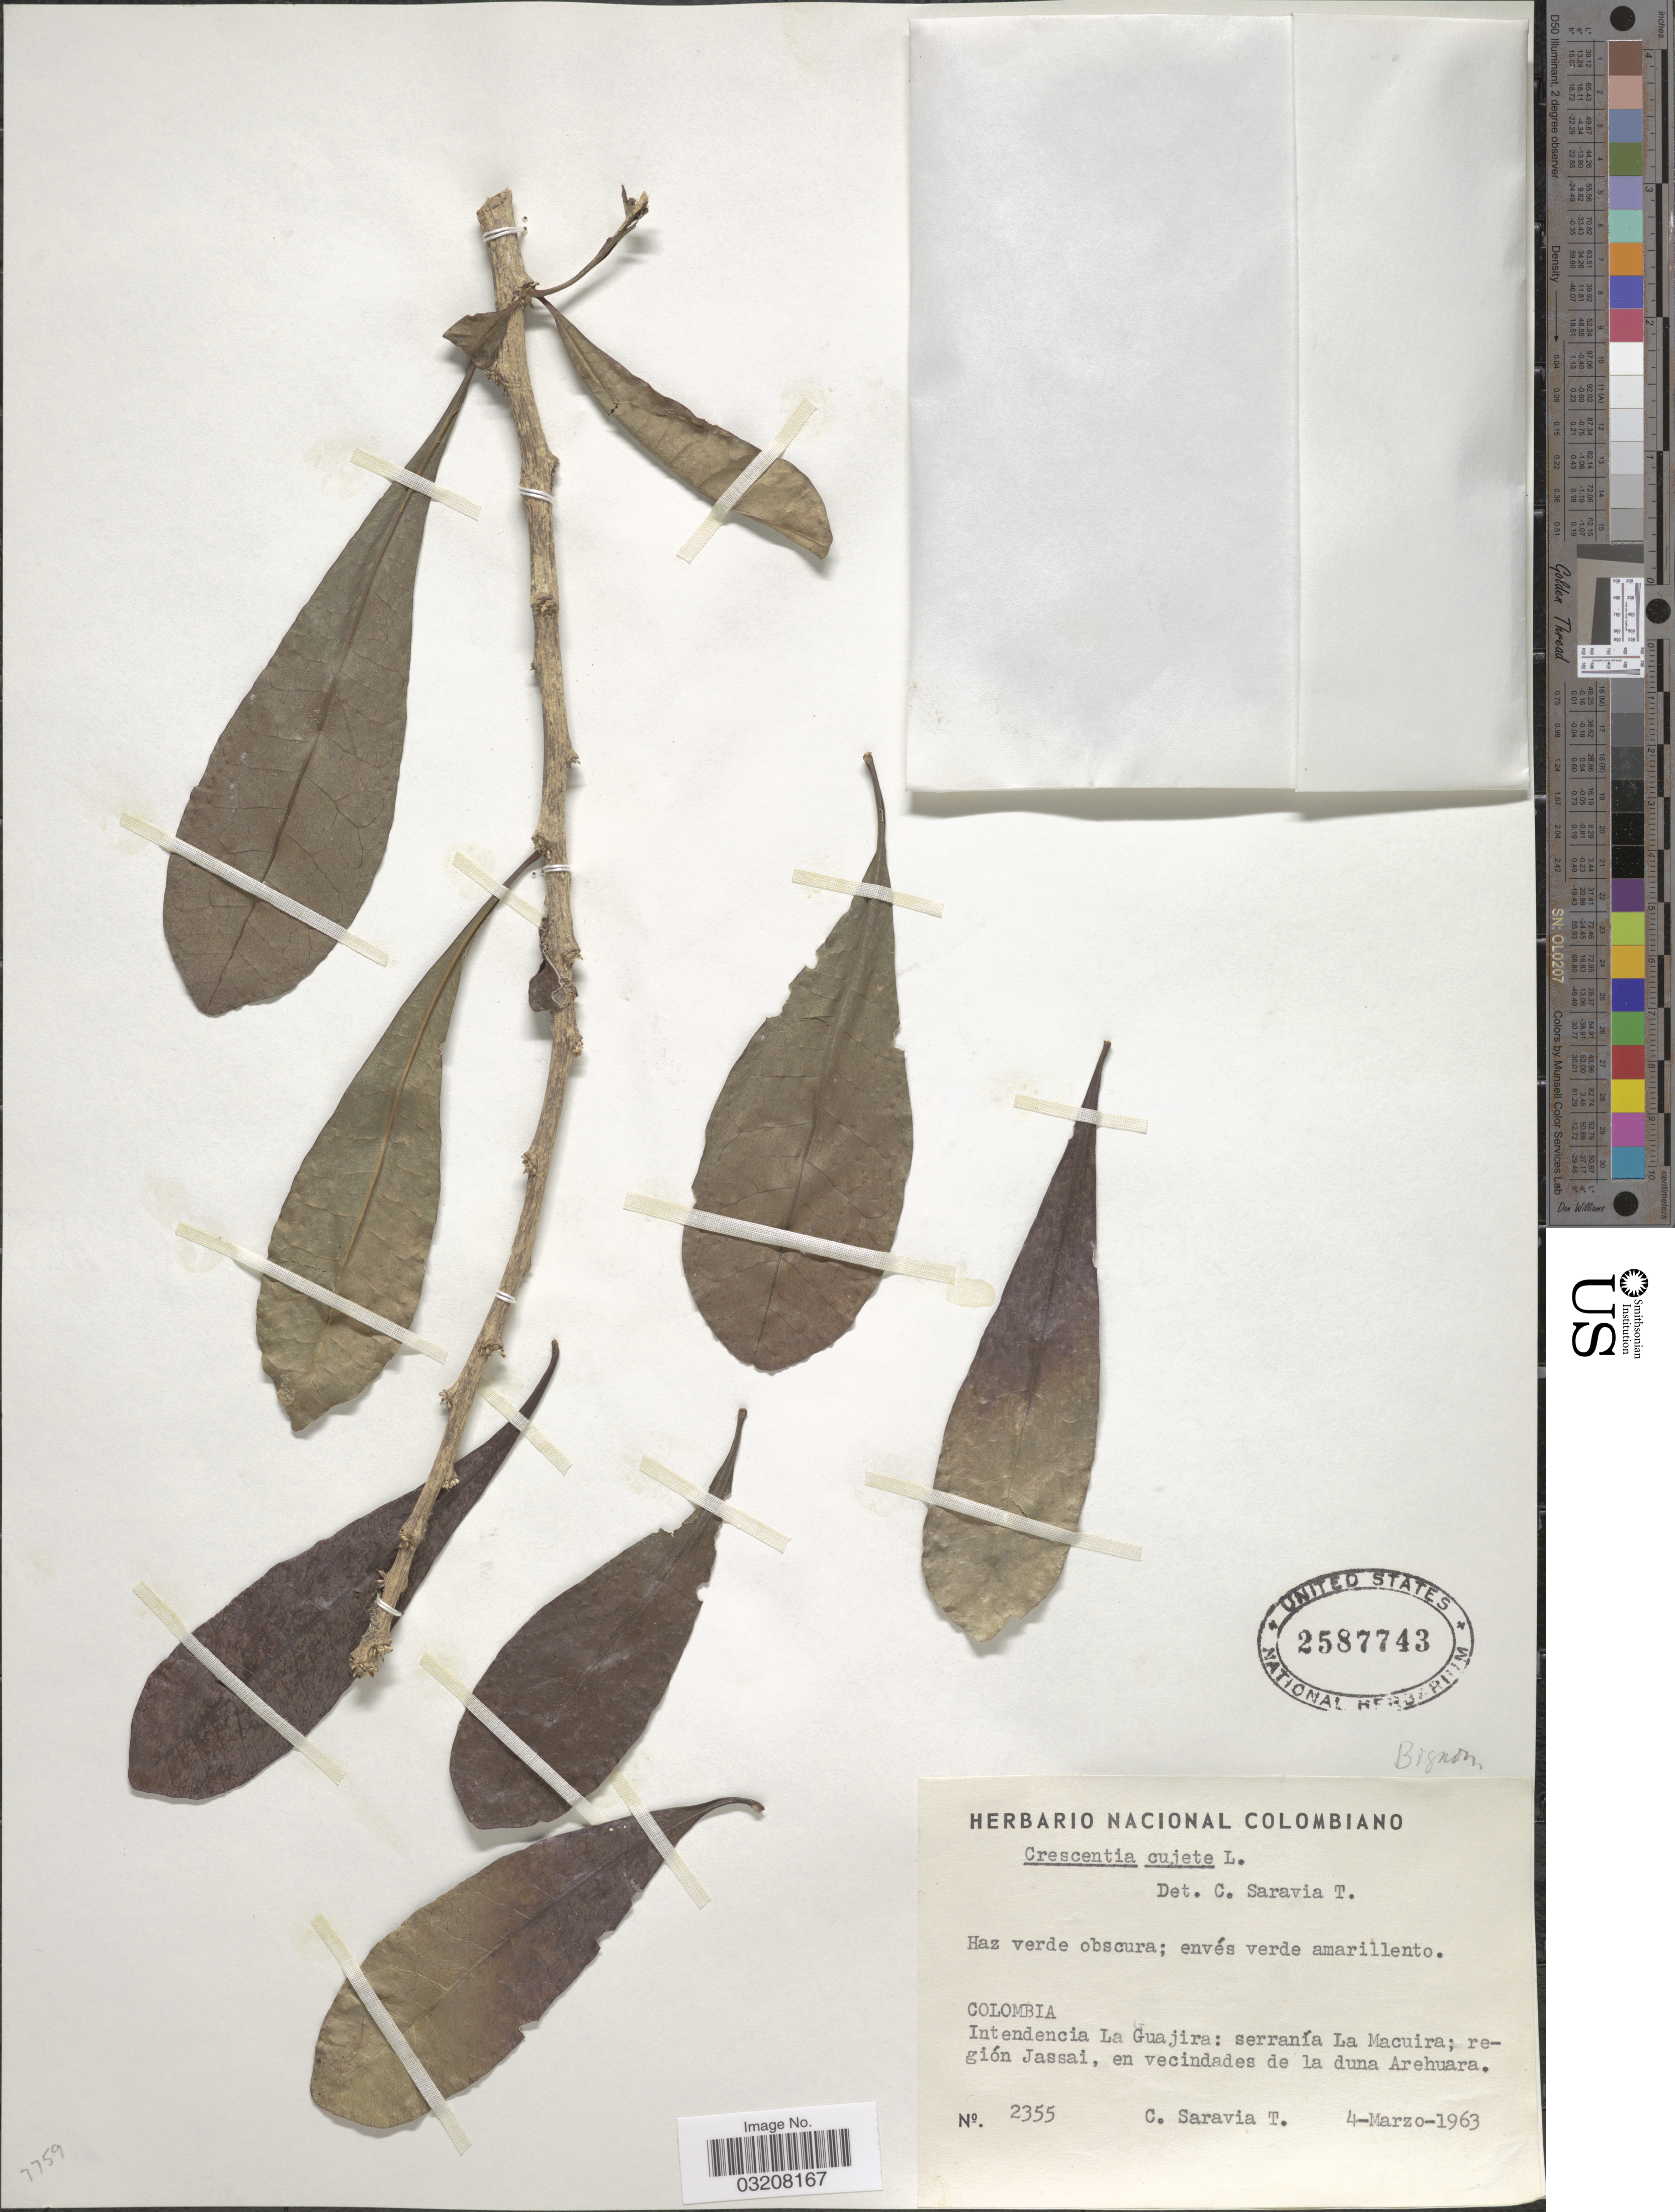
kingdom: Plantae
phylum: Tracheophyta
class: Magnoliopsida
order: Lamiales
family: Bignoniaceae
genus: Crescentia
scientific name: Crescentia cujete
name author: L.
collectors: C. Saravia T.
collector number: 2355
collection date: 1963-03-04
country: Colombia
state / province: La Guajira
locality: Intendencia La Guajira: serranía La Macuira; región Jassai, en vecindades de la duna Arehuara.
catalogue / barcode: US 2587743